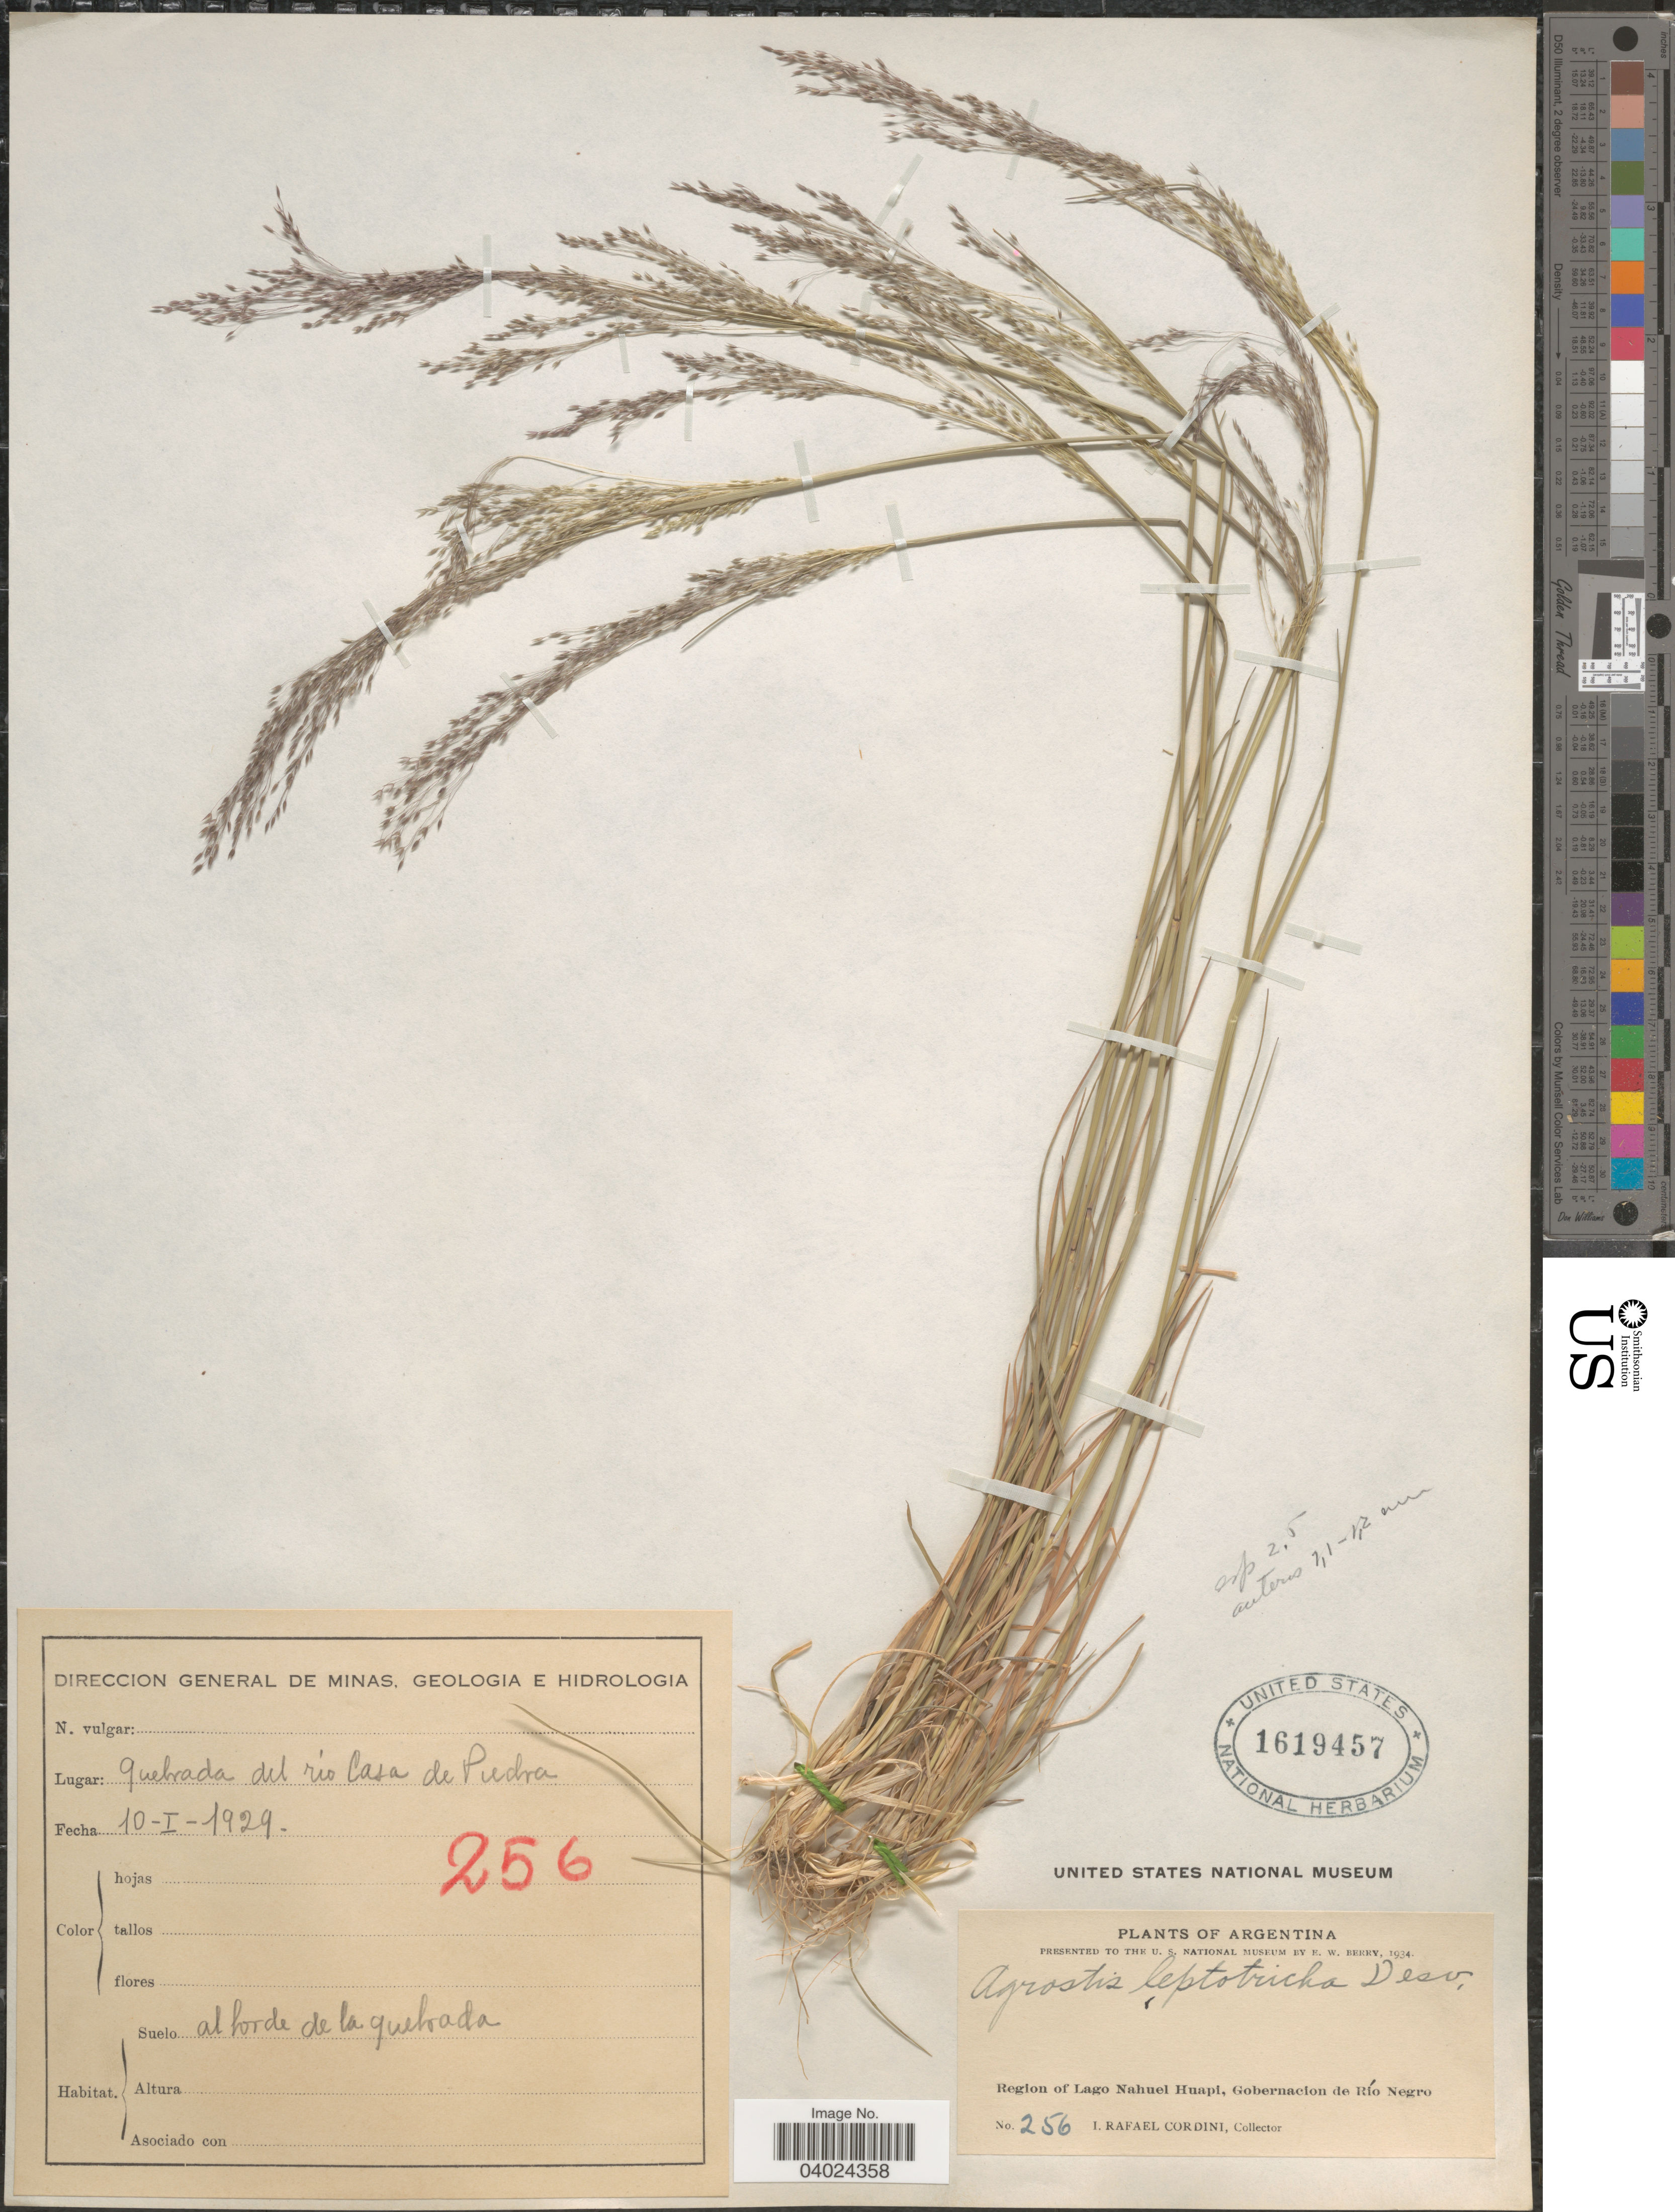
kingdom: Plantae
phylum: Tracheophyta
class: Liliopsida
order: Poales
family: Poaceae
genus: Agrostis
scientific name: Agrostis leptotricha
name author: É. Desv.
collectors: I. Cordini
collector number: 256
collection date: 1929-01-10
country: Argentina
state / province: Rio Negro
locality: Quebrada del río Casa de Piedra. Region of Lago Nahuel Huapi, Gobernacion de Río Negro.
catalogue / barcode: US 1619457